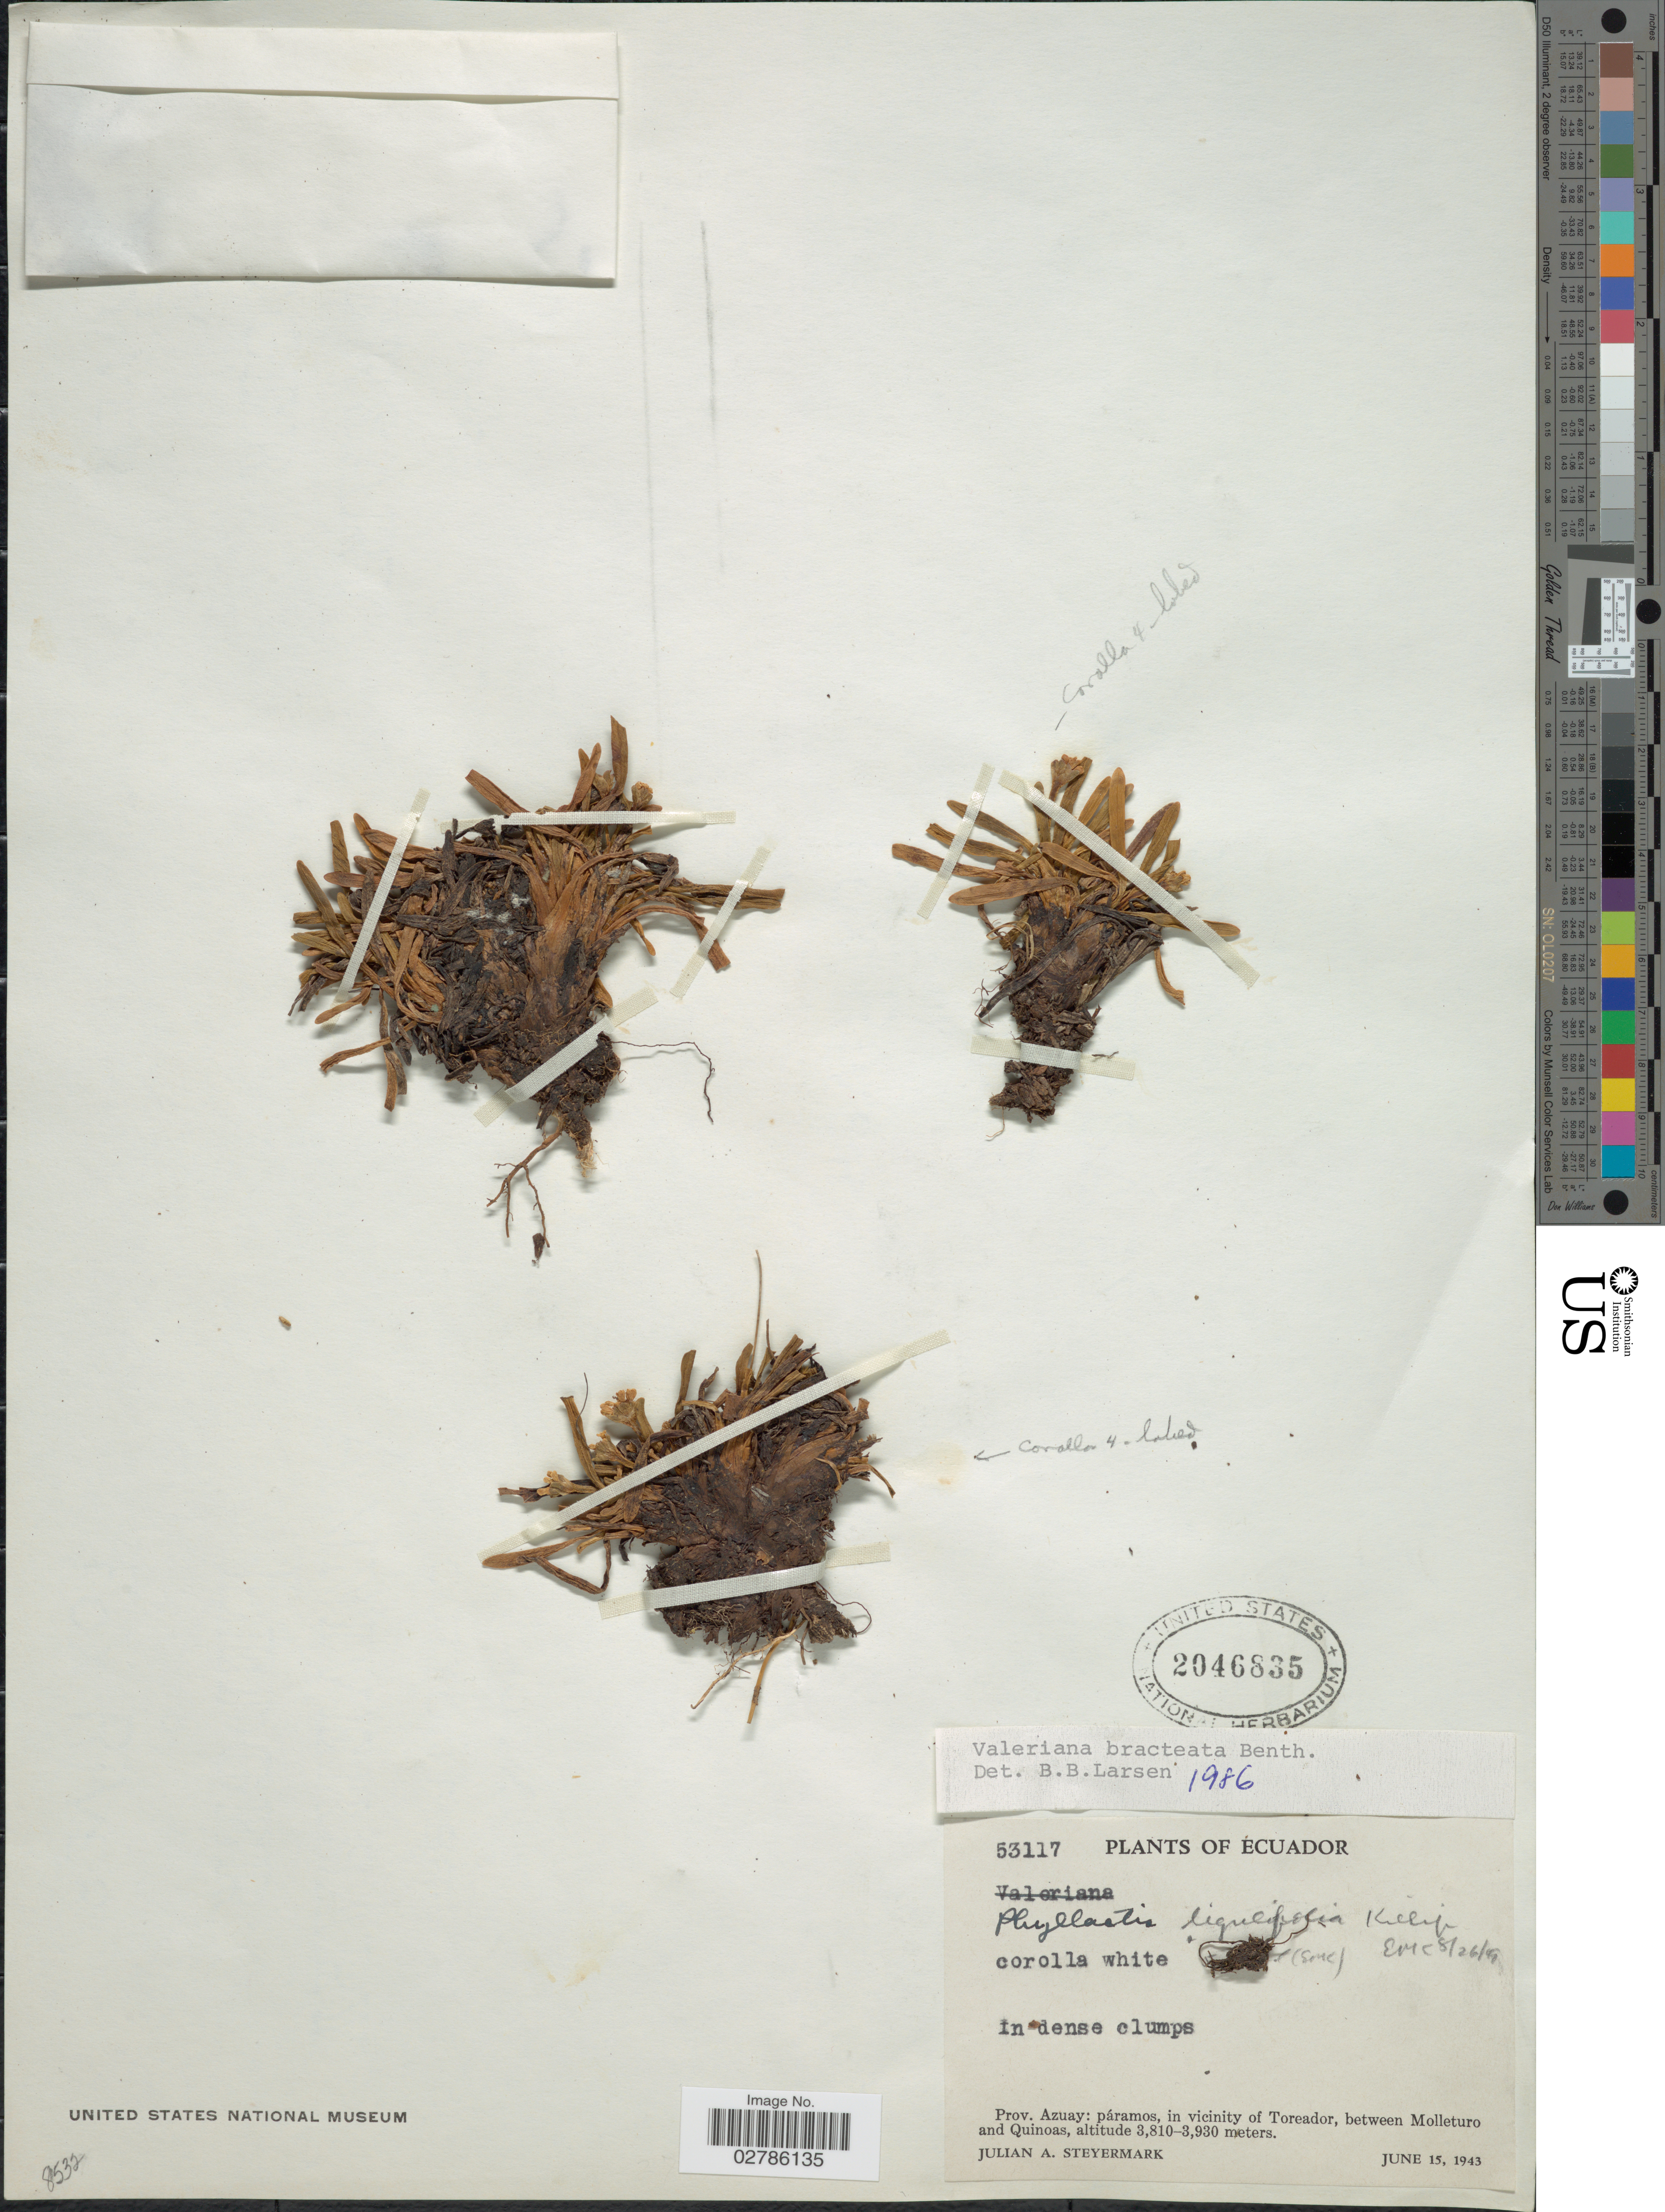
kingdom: Plantae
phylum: Tracheophyta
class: Magnoliopsida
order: Dipsacales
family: Caprifoliaceae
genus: Phyllactis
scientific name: Phyllactis bracteata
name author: (Benth.) Wedd.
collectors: J. Steyermark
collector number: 53117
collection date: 1943-06-15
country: Ecuador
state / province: Azuay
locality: Prov. Azuay: páramos, in vicinity of Toreador, between Molleturo and Quinoas.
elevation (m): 3810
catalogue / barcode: US 2046835